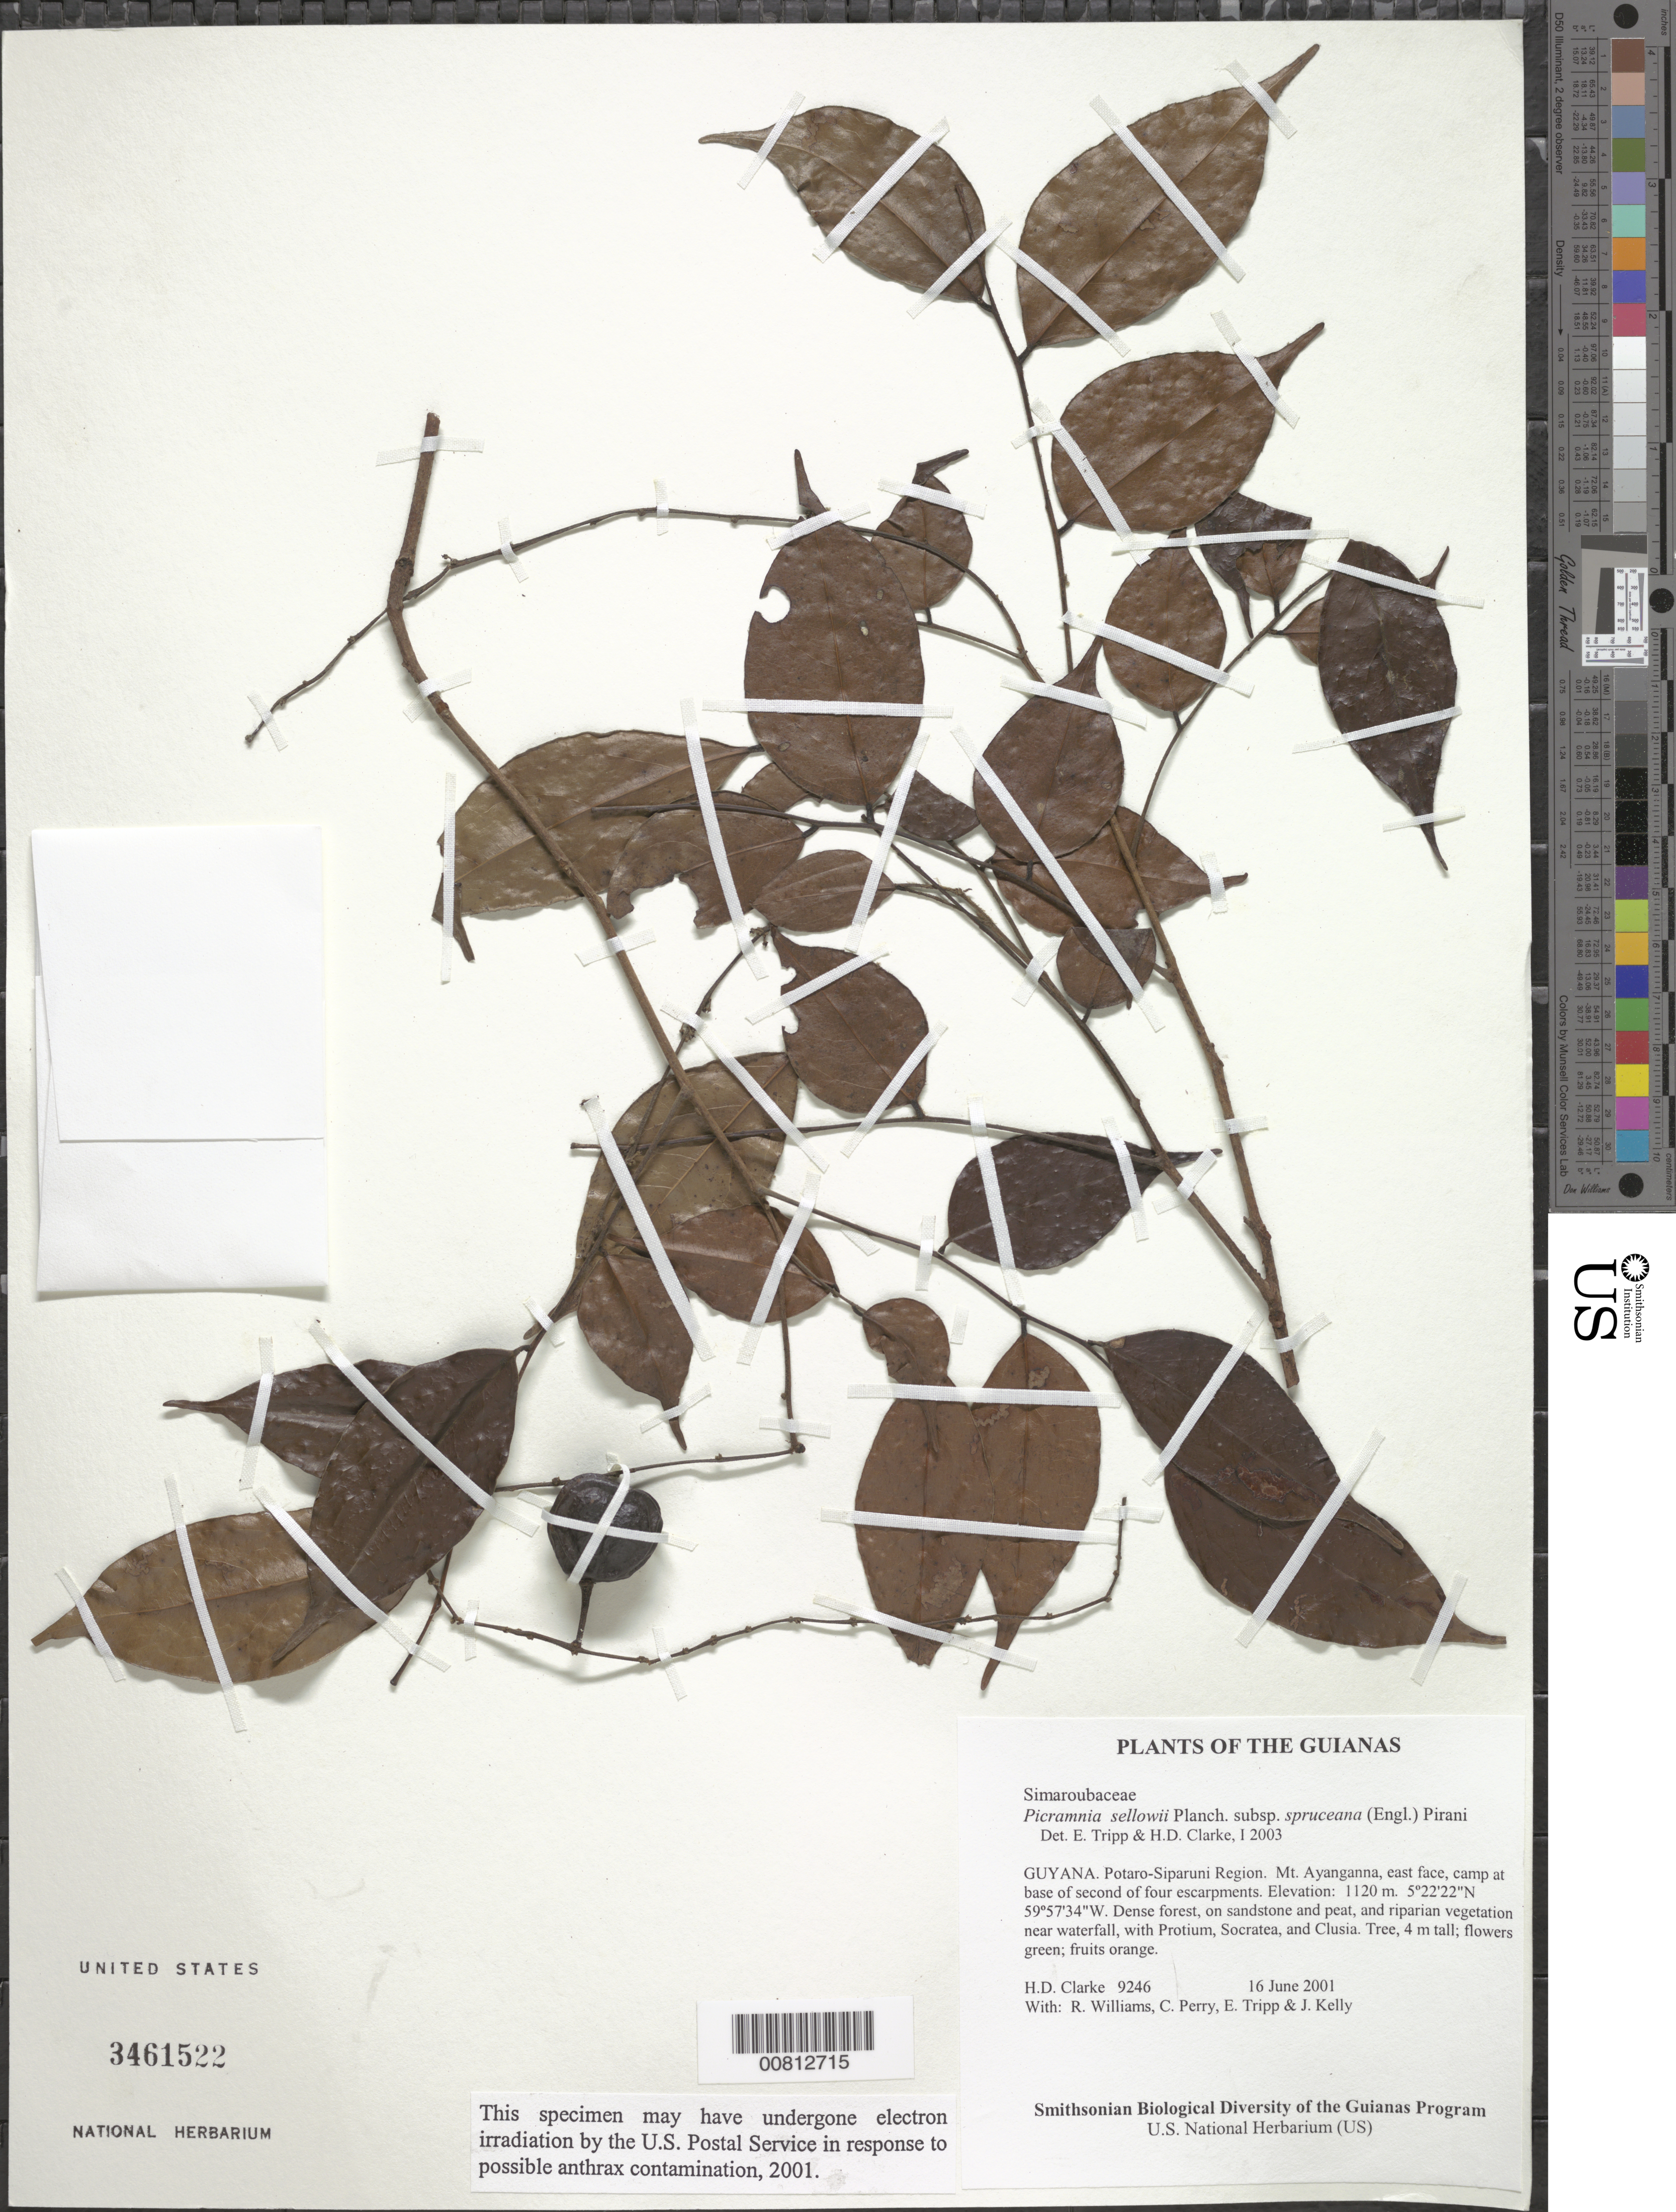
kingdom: Plantae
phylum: Tracheophyta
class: Magnoliopsida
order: Picramniales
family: Picramniaceae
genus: Picramnia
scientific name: Picramnia sellowii subsp. spruceana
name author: (Engl.) Pirani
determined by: Tripp, E. A.; Clarke, H. D.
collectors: H. D. Clarke, R. Williams, C. Perry, E. Tripp & J. Kelly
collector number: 9246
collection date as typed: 16 June 2001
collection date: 2001-06-16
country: Guyana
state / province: Potaro-Siparuni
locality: Mt. Ayanganna, east face, camp at base of second of four escarpments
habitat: Dense forest, on sandstone and peat, and riparian vegetation near waterfall, with Protium, Socratea, and Clusia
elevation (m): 1120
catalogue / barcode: US 3461522